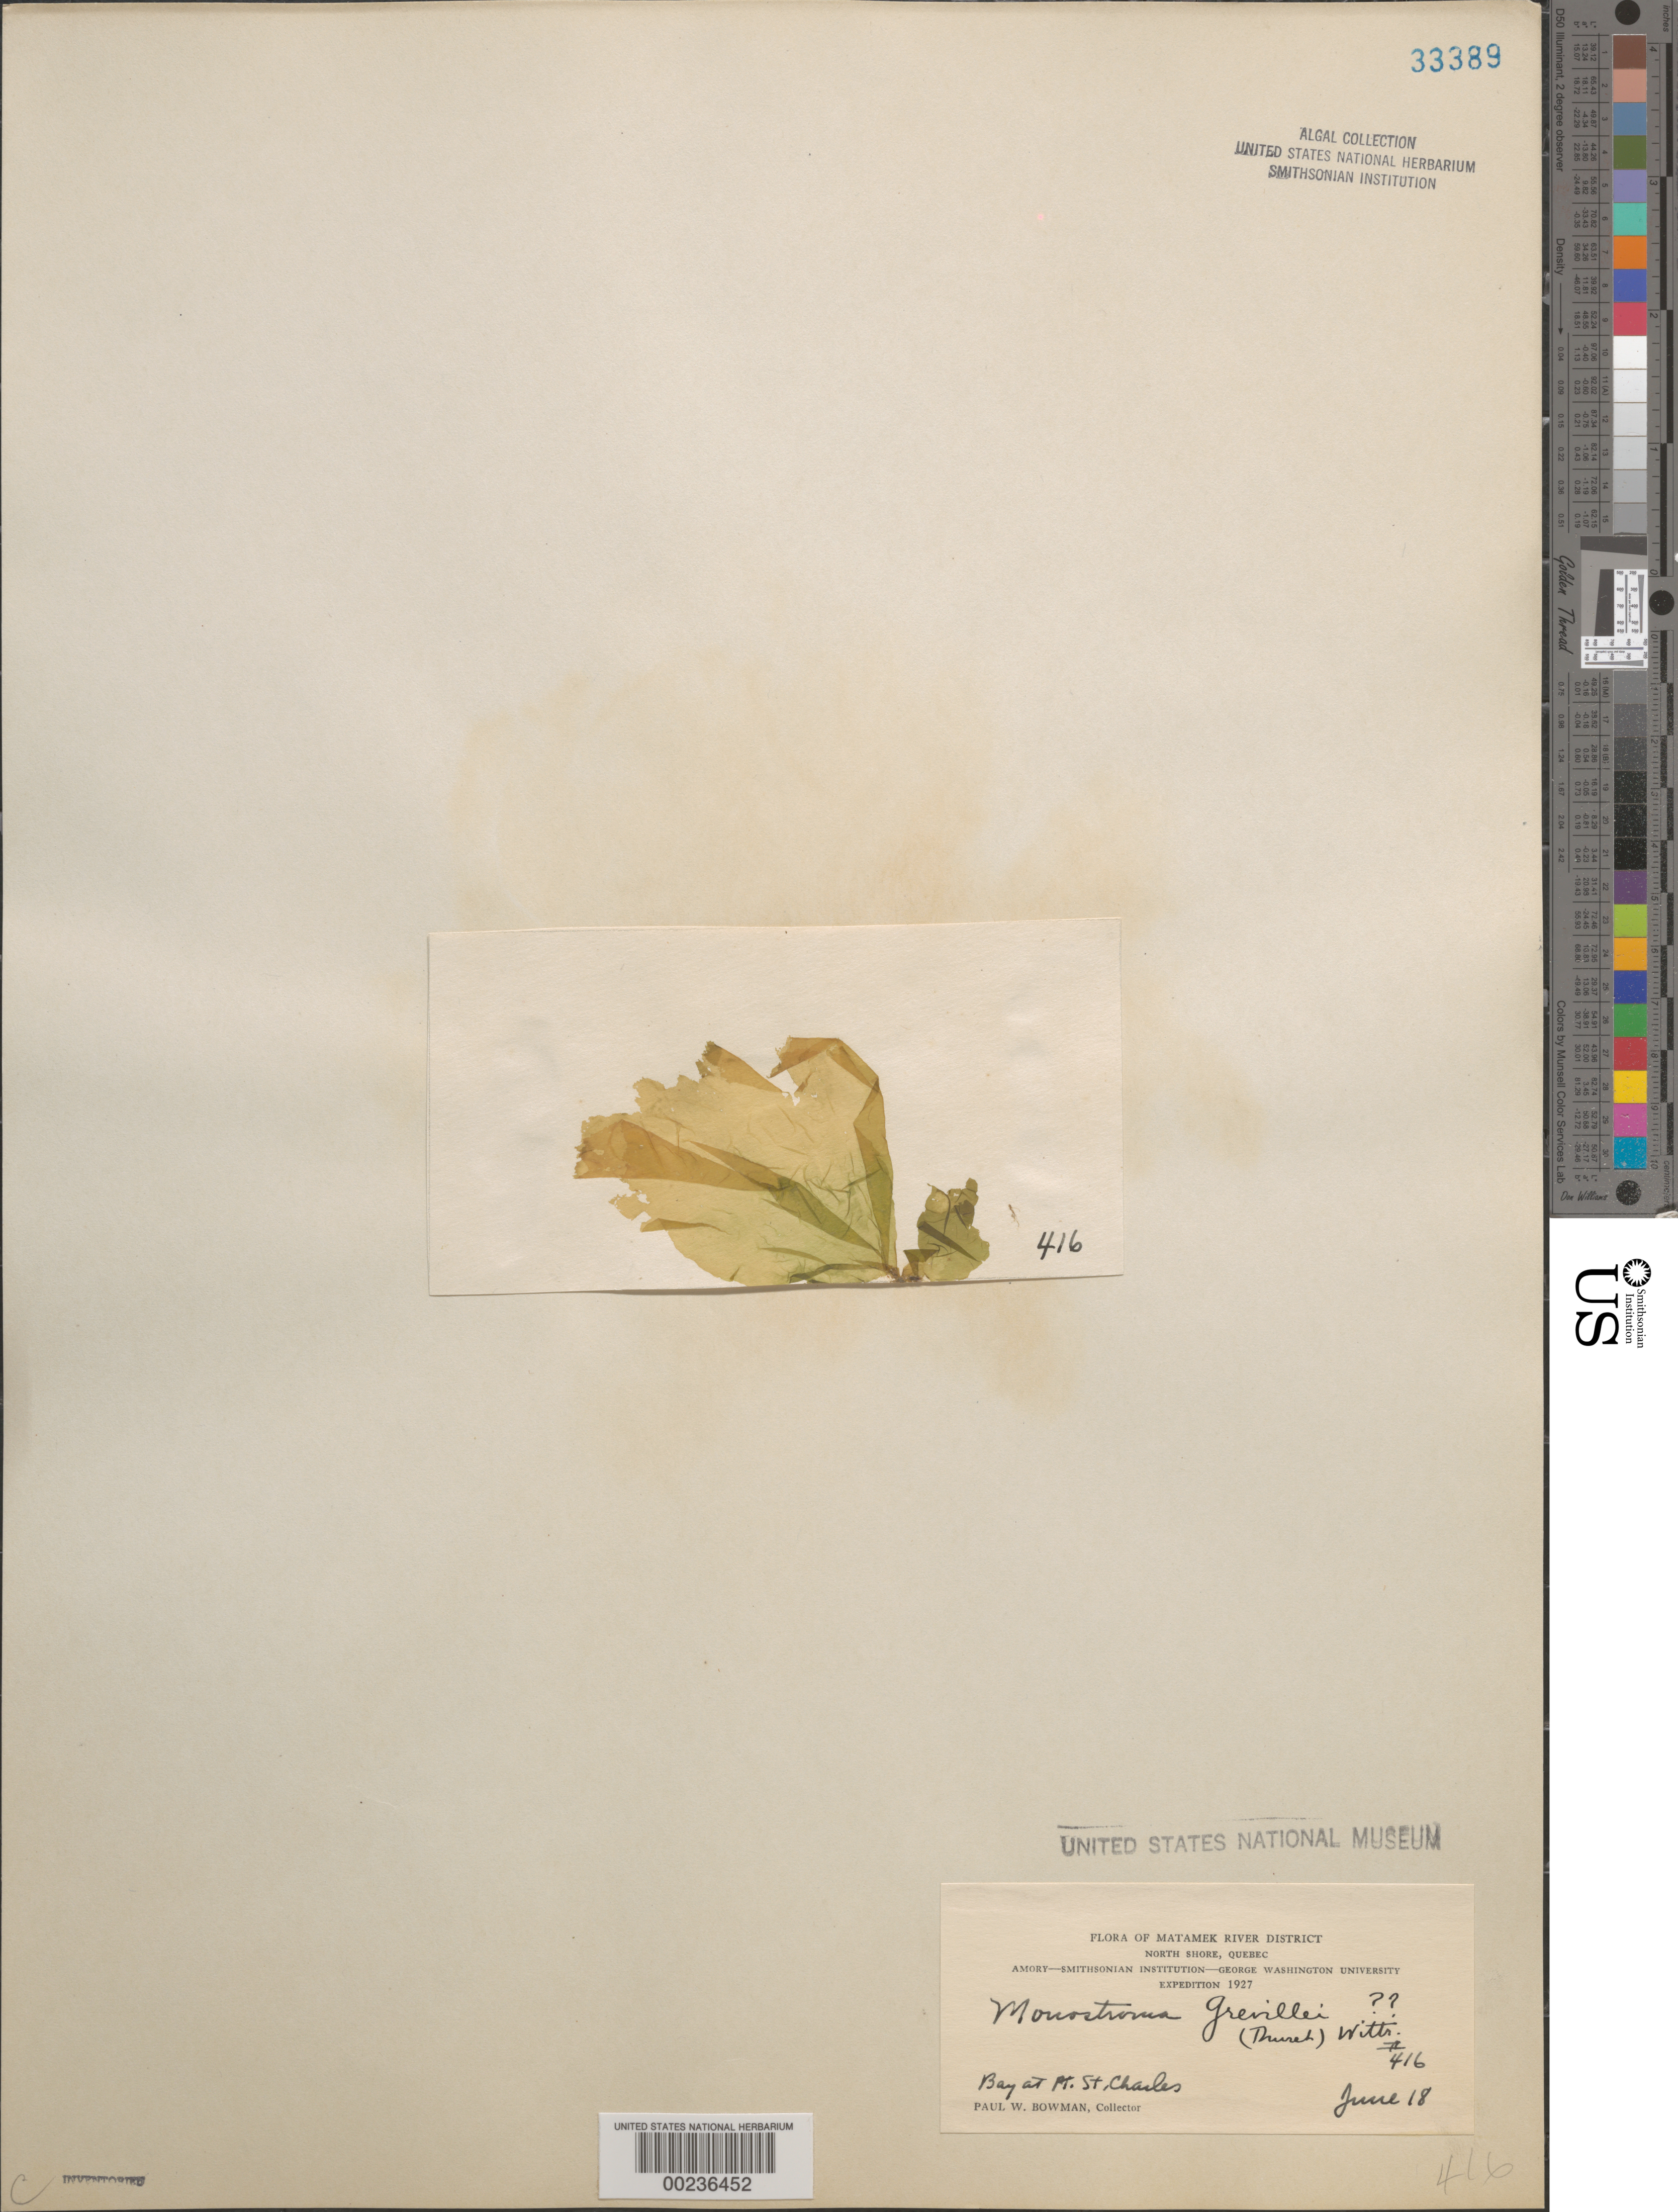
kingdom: Plantae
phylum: Chlorophyta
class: Ulvophyceae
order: Ulvales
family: Monostromataceae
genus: Monostroma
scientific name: Monostroma grevillei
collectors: P. Bowman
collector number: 416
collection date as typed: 18 Jun 1927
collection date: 1927-06-18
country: Canada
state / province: Quebec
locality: Matamek river district, north shore, point st. charles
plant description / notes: Amory-Smithsonian Institution-George Washington University Expedition, 1927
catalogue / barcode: US 33389